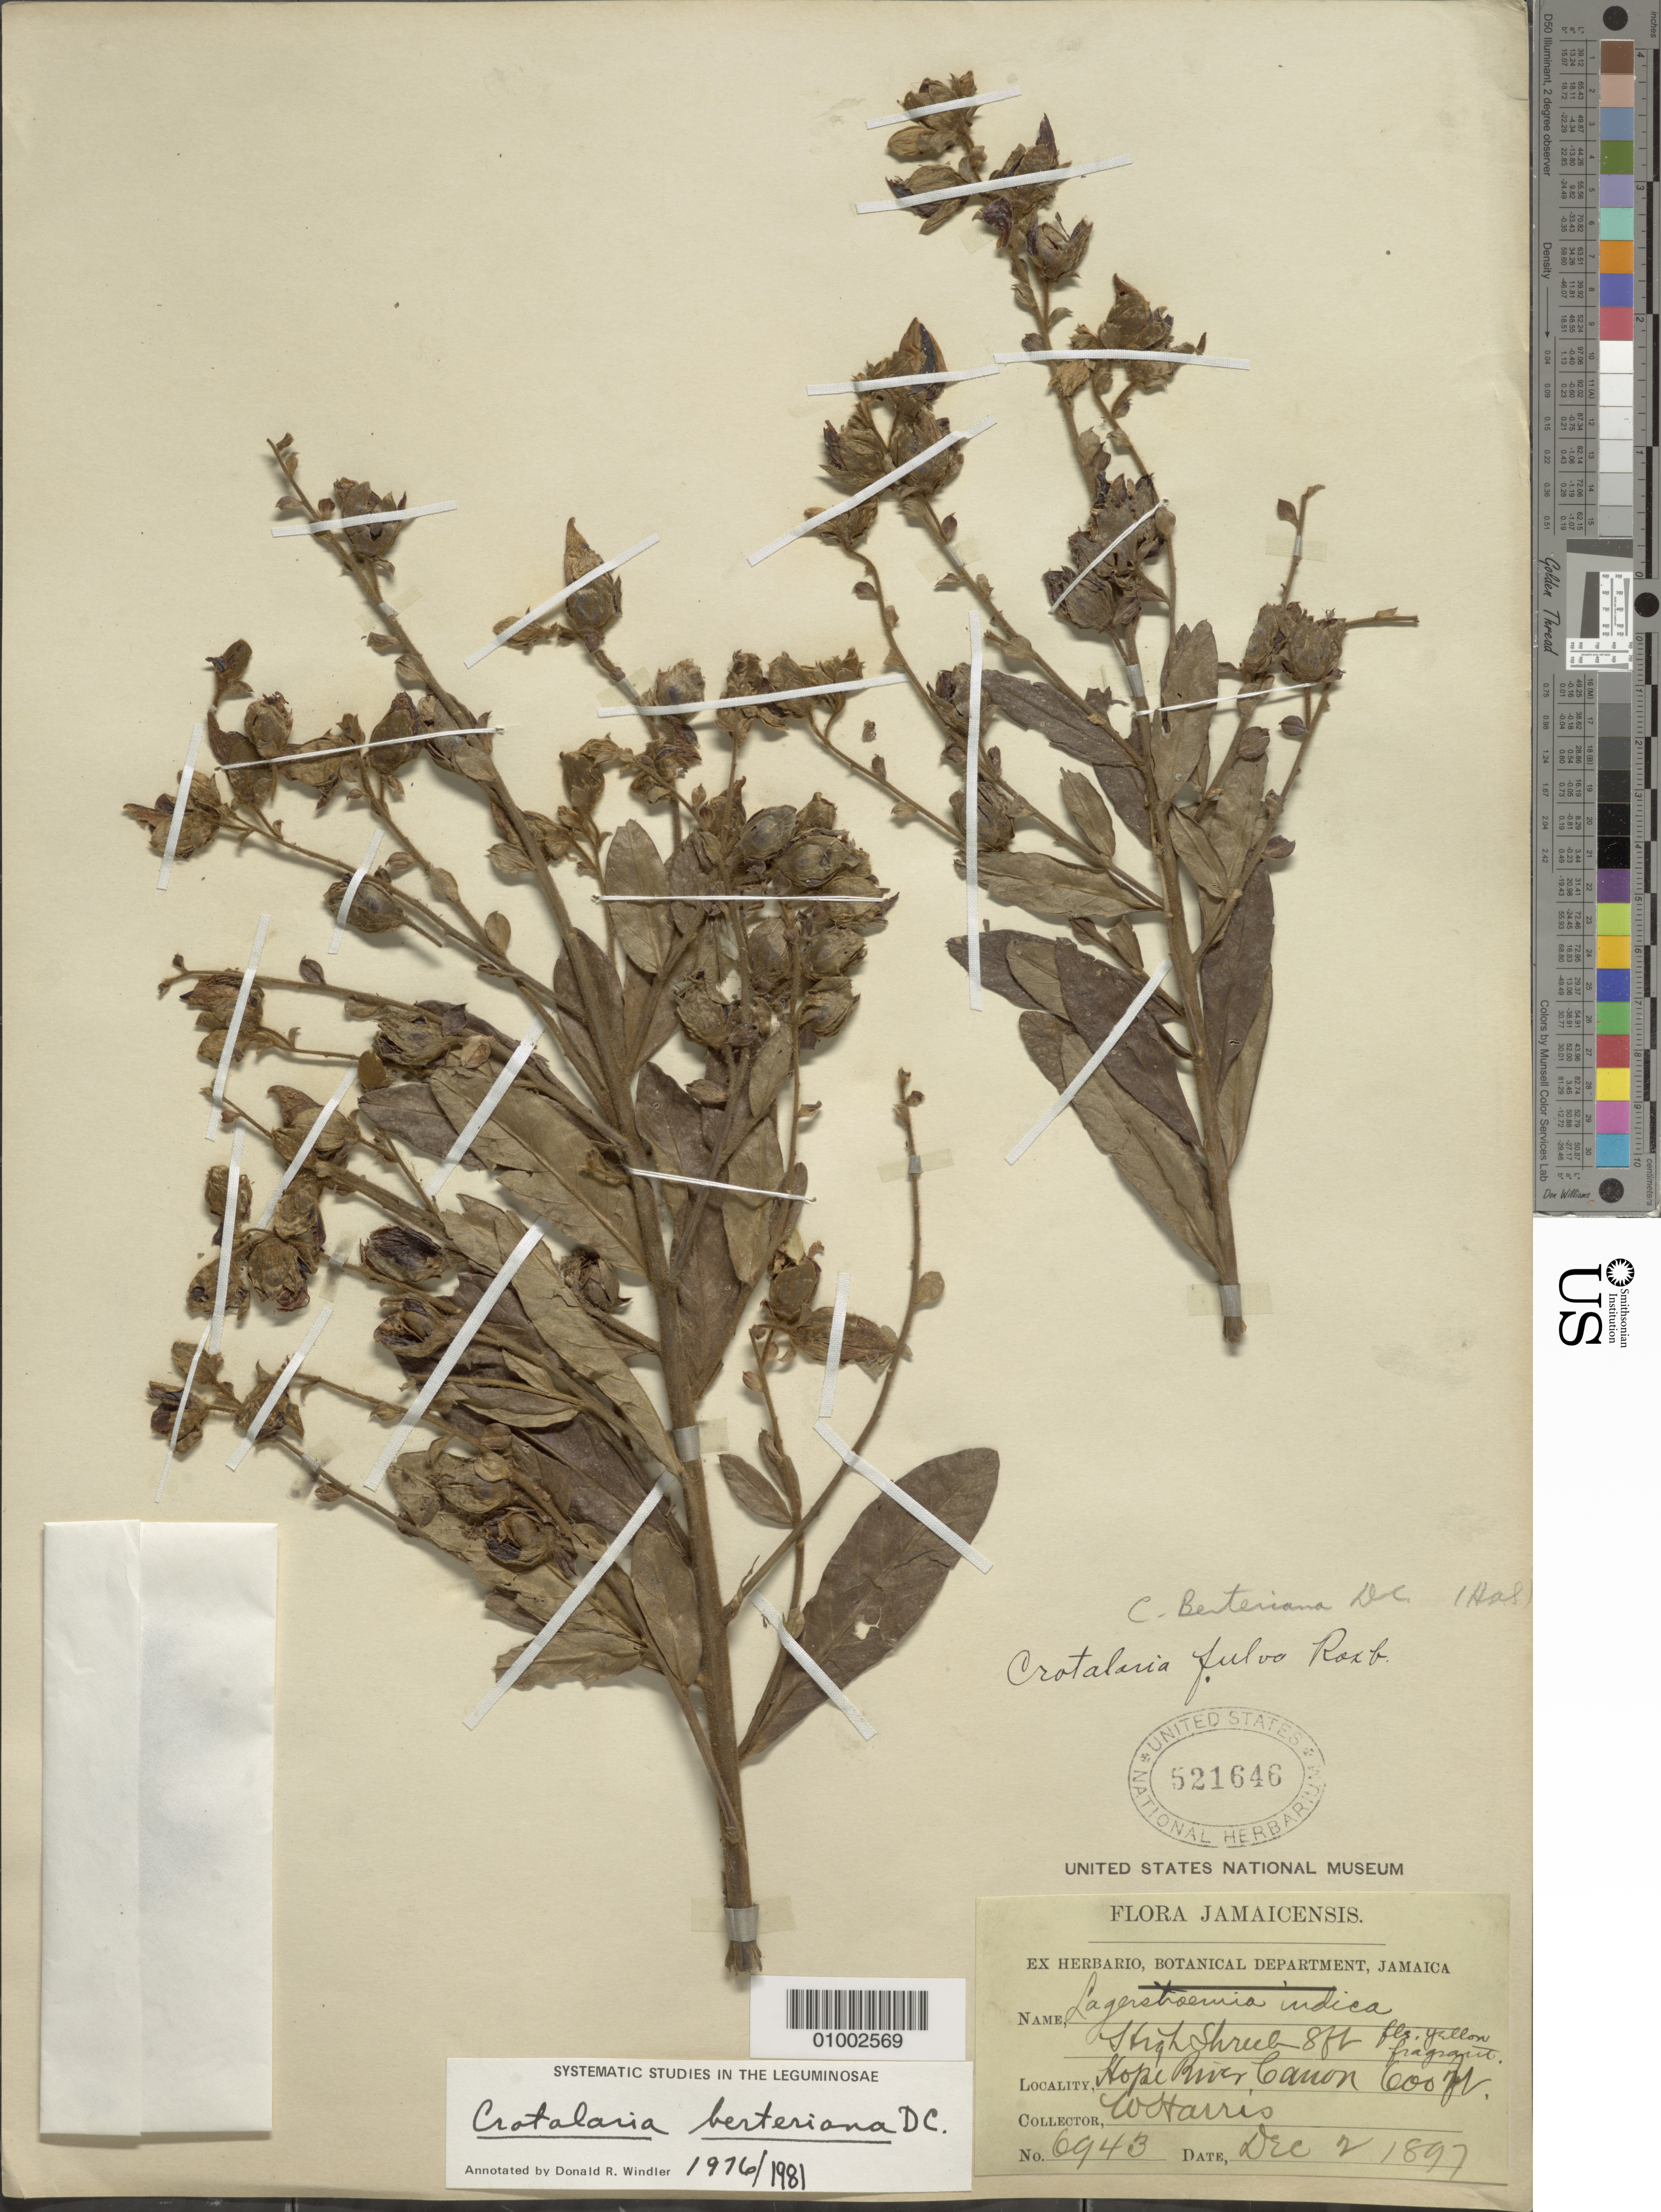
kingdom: Plantae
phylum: Tracheophyta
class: Magnoliopsida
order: Fabales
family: Fabaceae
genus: Crotalaria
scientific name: Crotalaria berteroana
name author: DC.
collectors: W. H. Harris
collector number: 6943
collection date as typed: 02 Dec 1897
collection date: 1897-12-02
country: Jamaica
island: Jamaica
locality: Hope River, Cauon Coast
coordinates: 0 N, 0 E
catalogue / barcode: US 521646